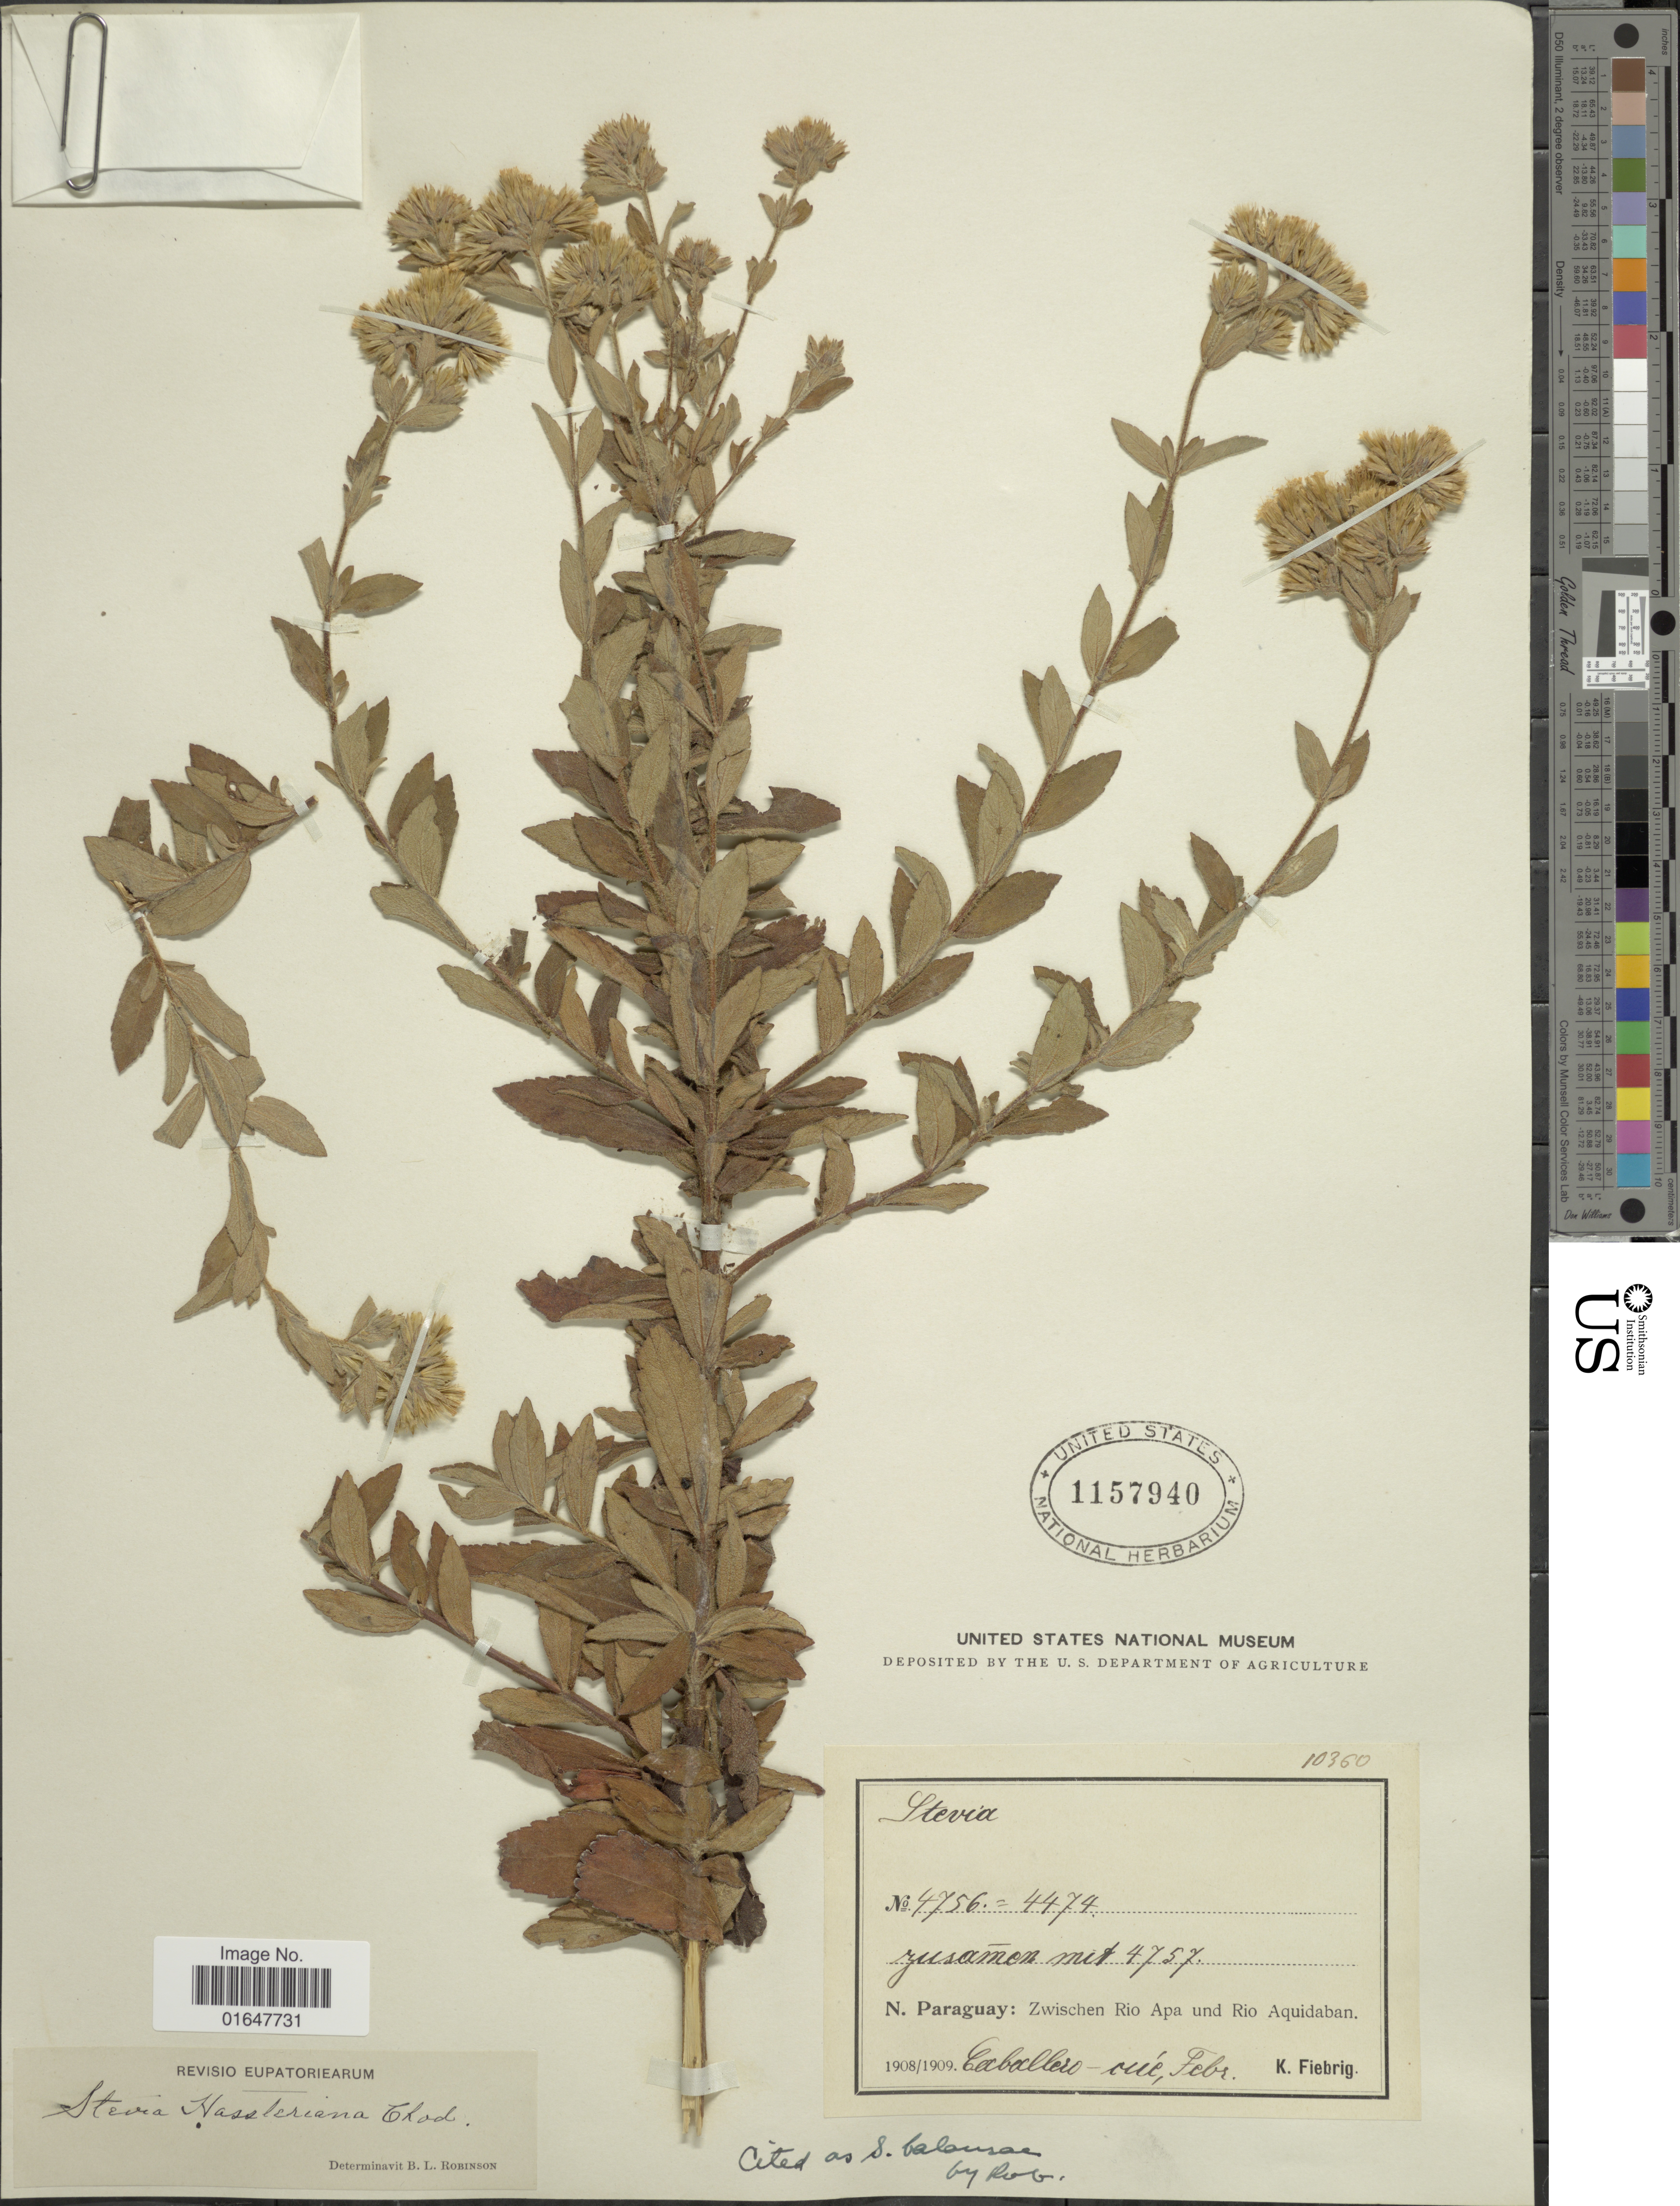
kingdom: Plantae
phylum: Tracheophyta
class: Magnoliopsida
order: Asterales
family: Asteraceae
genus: Stevia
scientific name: Stevia balansae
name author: Hieron.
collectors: K. Fiebrig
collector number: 4756/4474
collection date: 1908-02/1909-02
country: Paraguay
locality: N. Paraguay, Zwischen Rio Apa und Rio Aquidaban, Caballero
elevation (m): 4757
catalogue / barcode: US 1157940